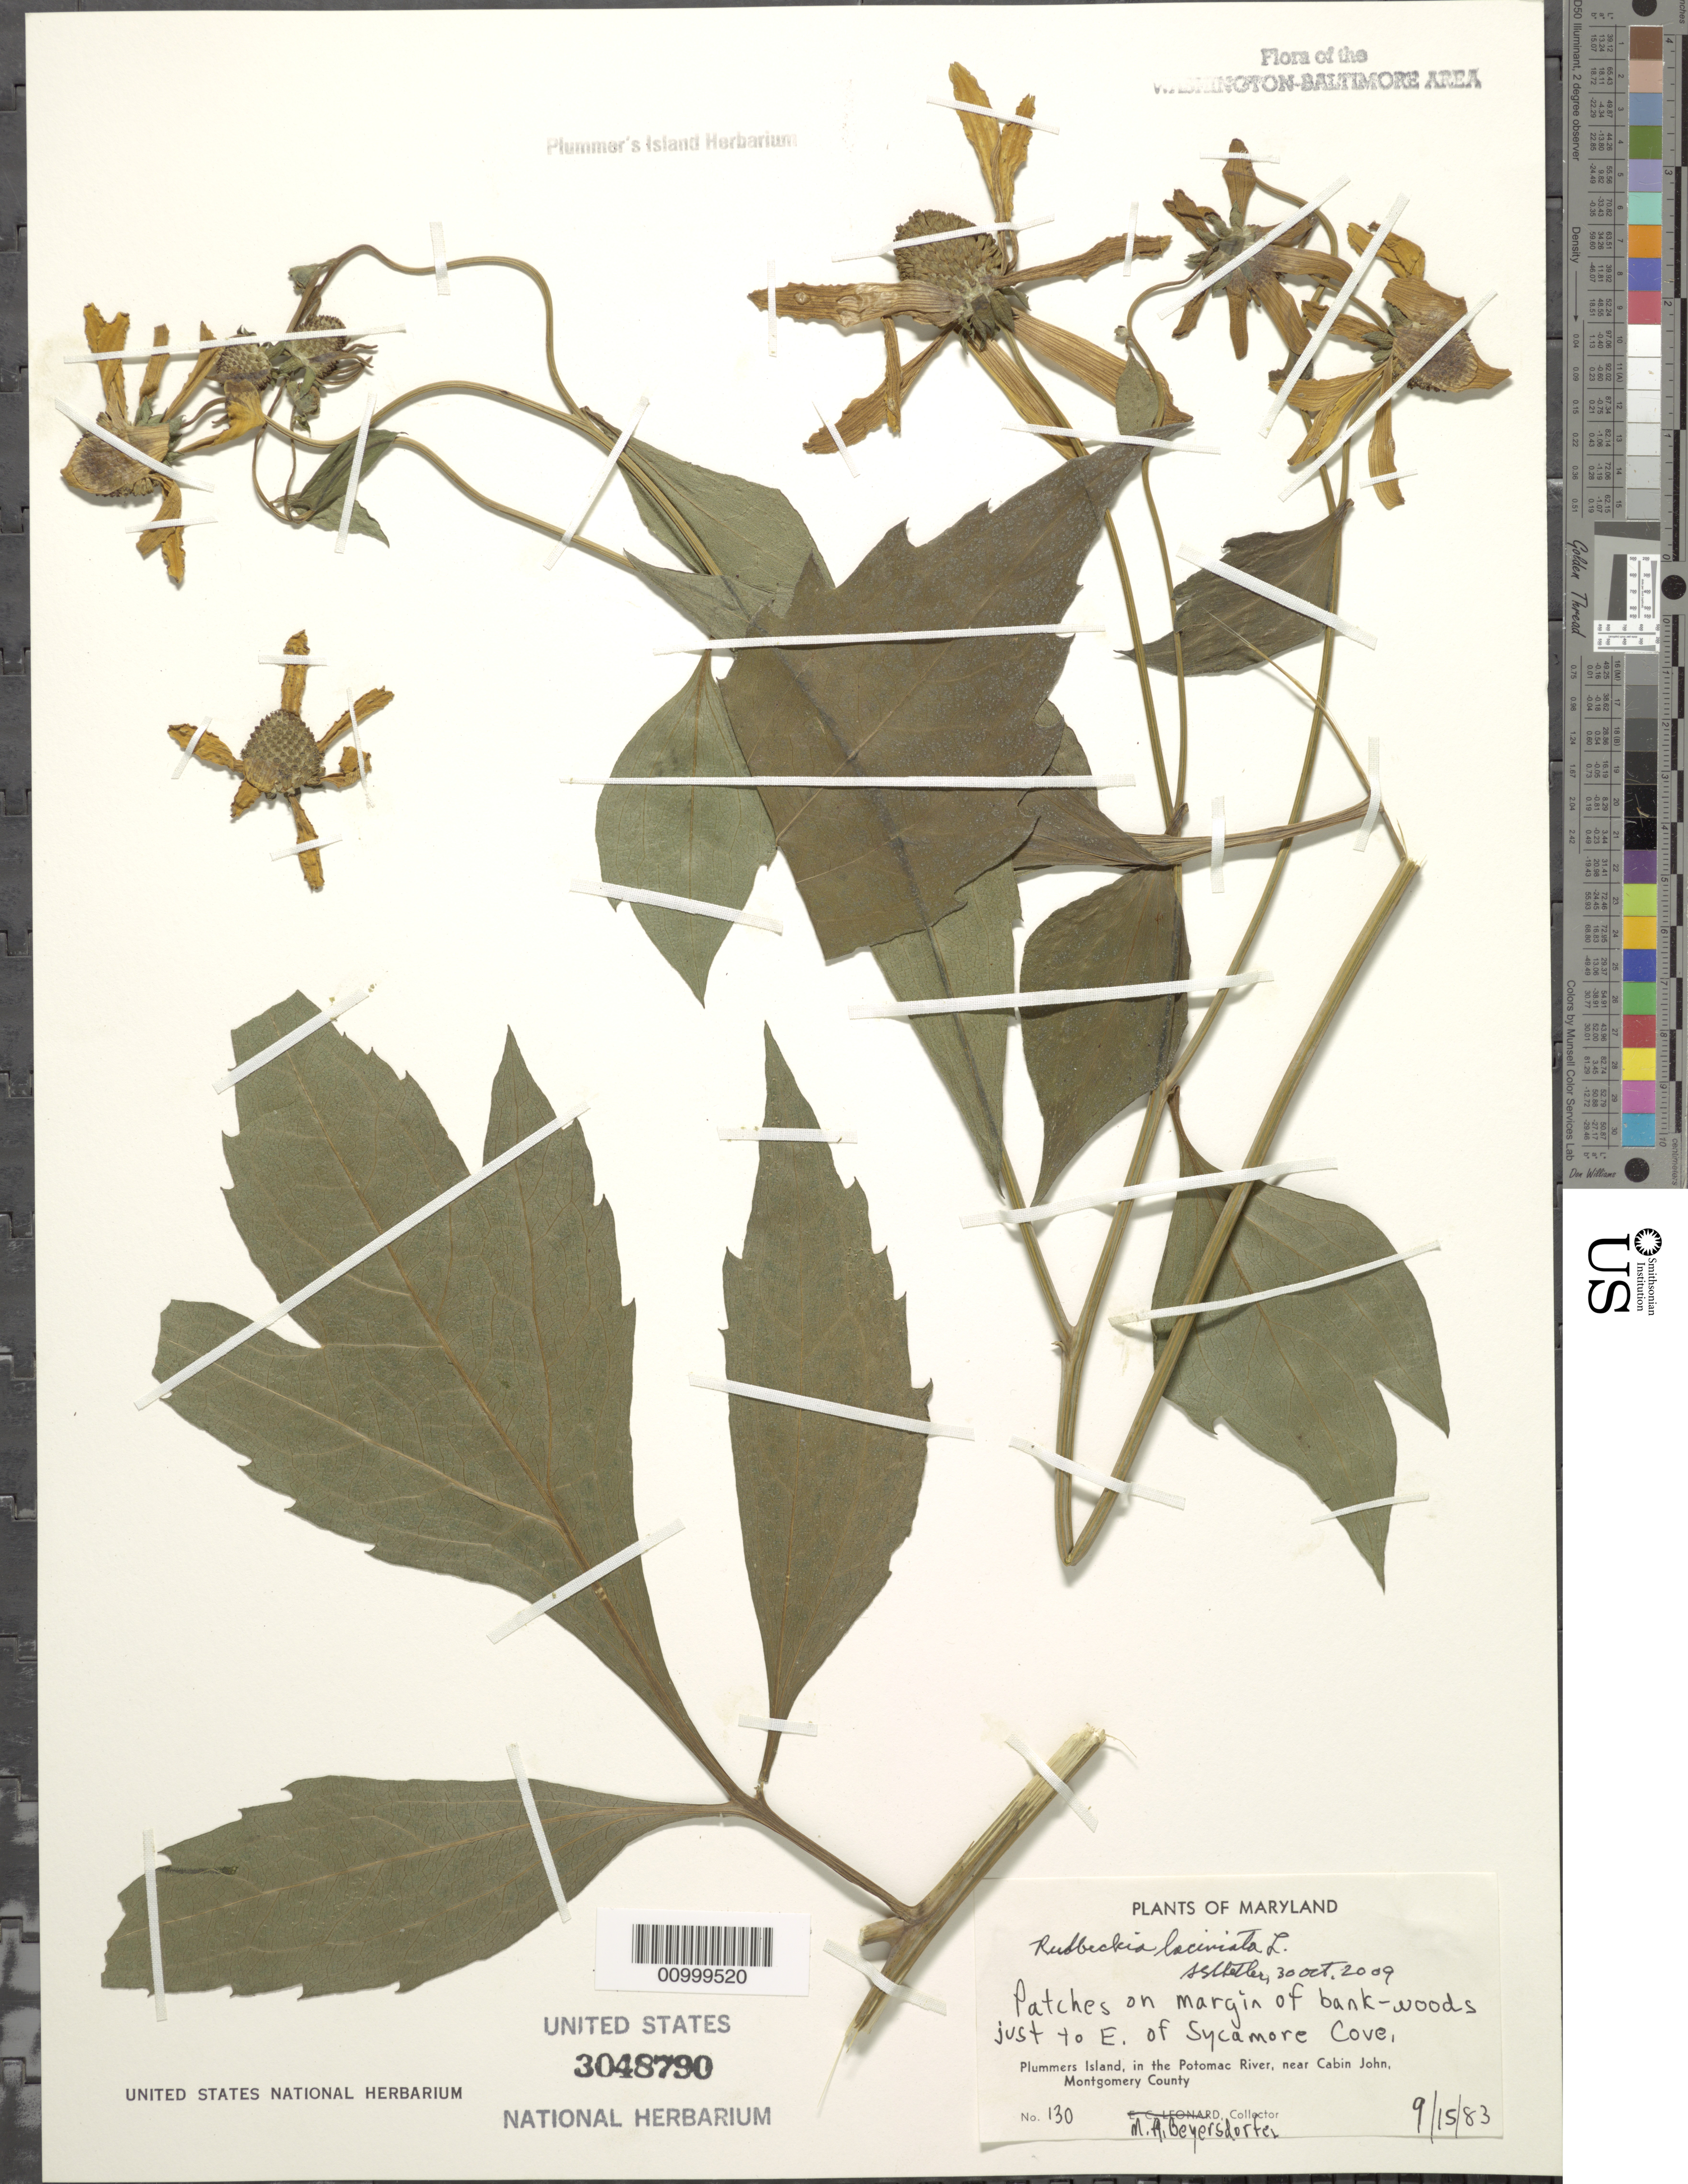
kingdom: Plantae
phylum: Tracheophyta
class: Magnoliopsida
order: Asterales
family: Asteraceae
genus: Rudbeckia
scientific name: Rudbeckia laciniata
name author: L.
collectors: M. Beyersdorfer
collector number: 130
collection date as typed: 15 Sep 1983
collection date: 1983-09-15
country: United States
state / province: Maryland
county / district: Montgomery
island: Plummers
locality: Plummer's Island C. & O. Canal, just to E. Sycamore Cove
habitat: patches on margin of bank-woods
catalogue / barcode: US 3048790